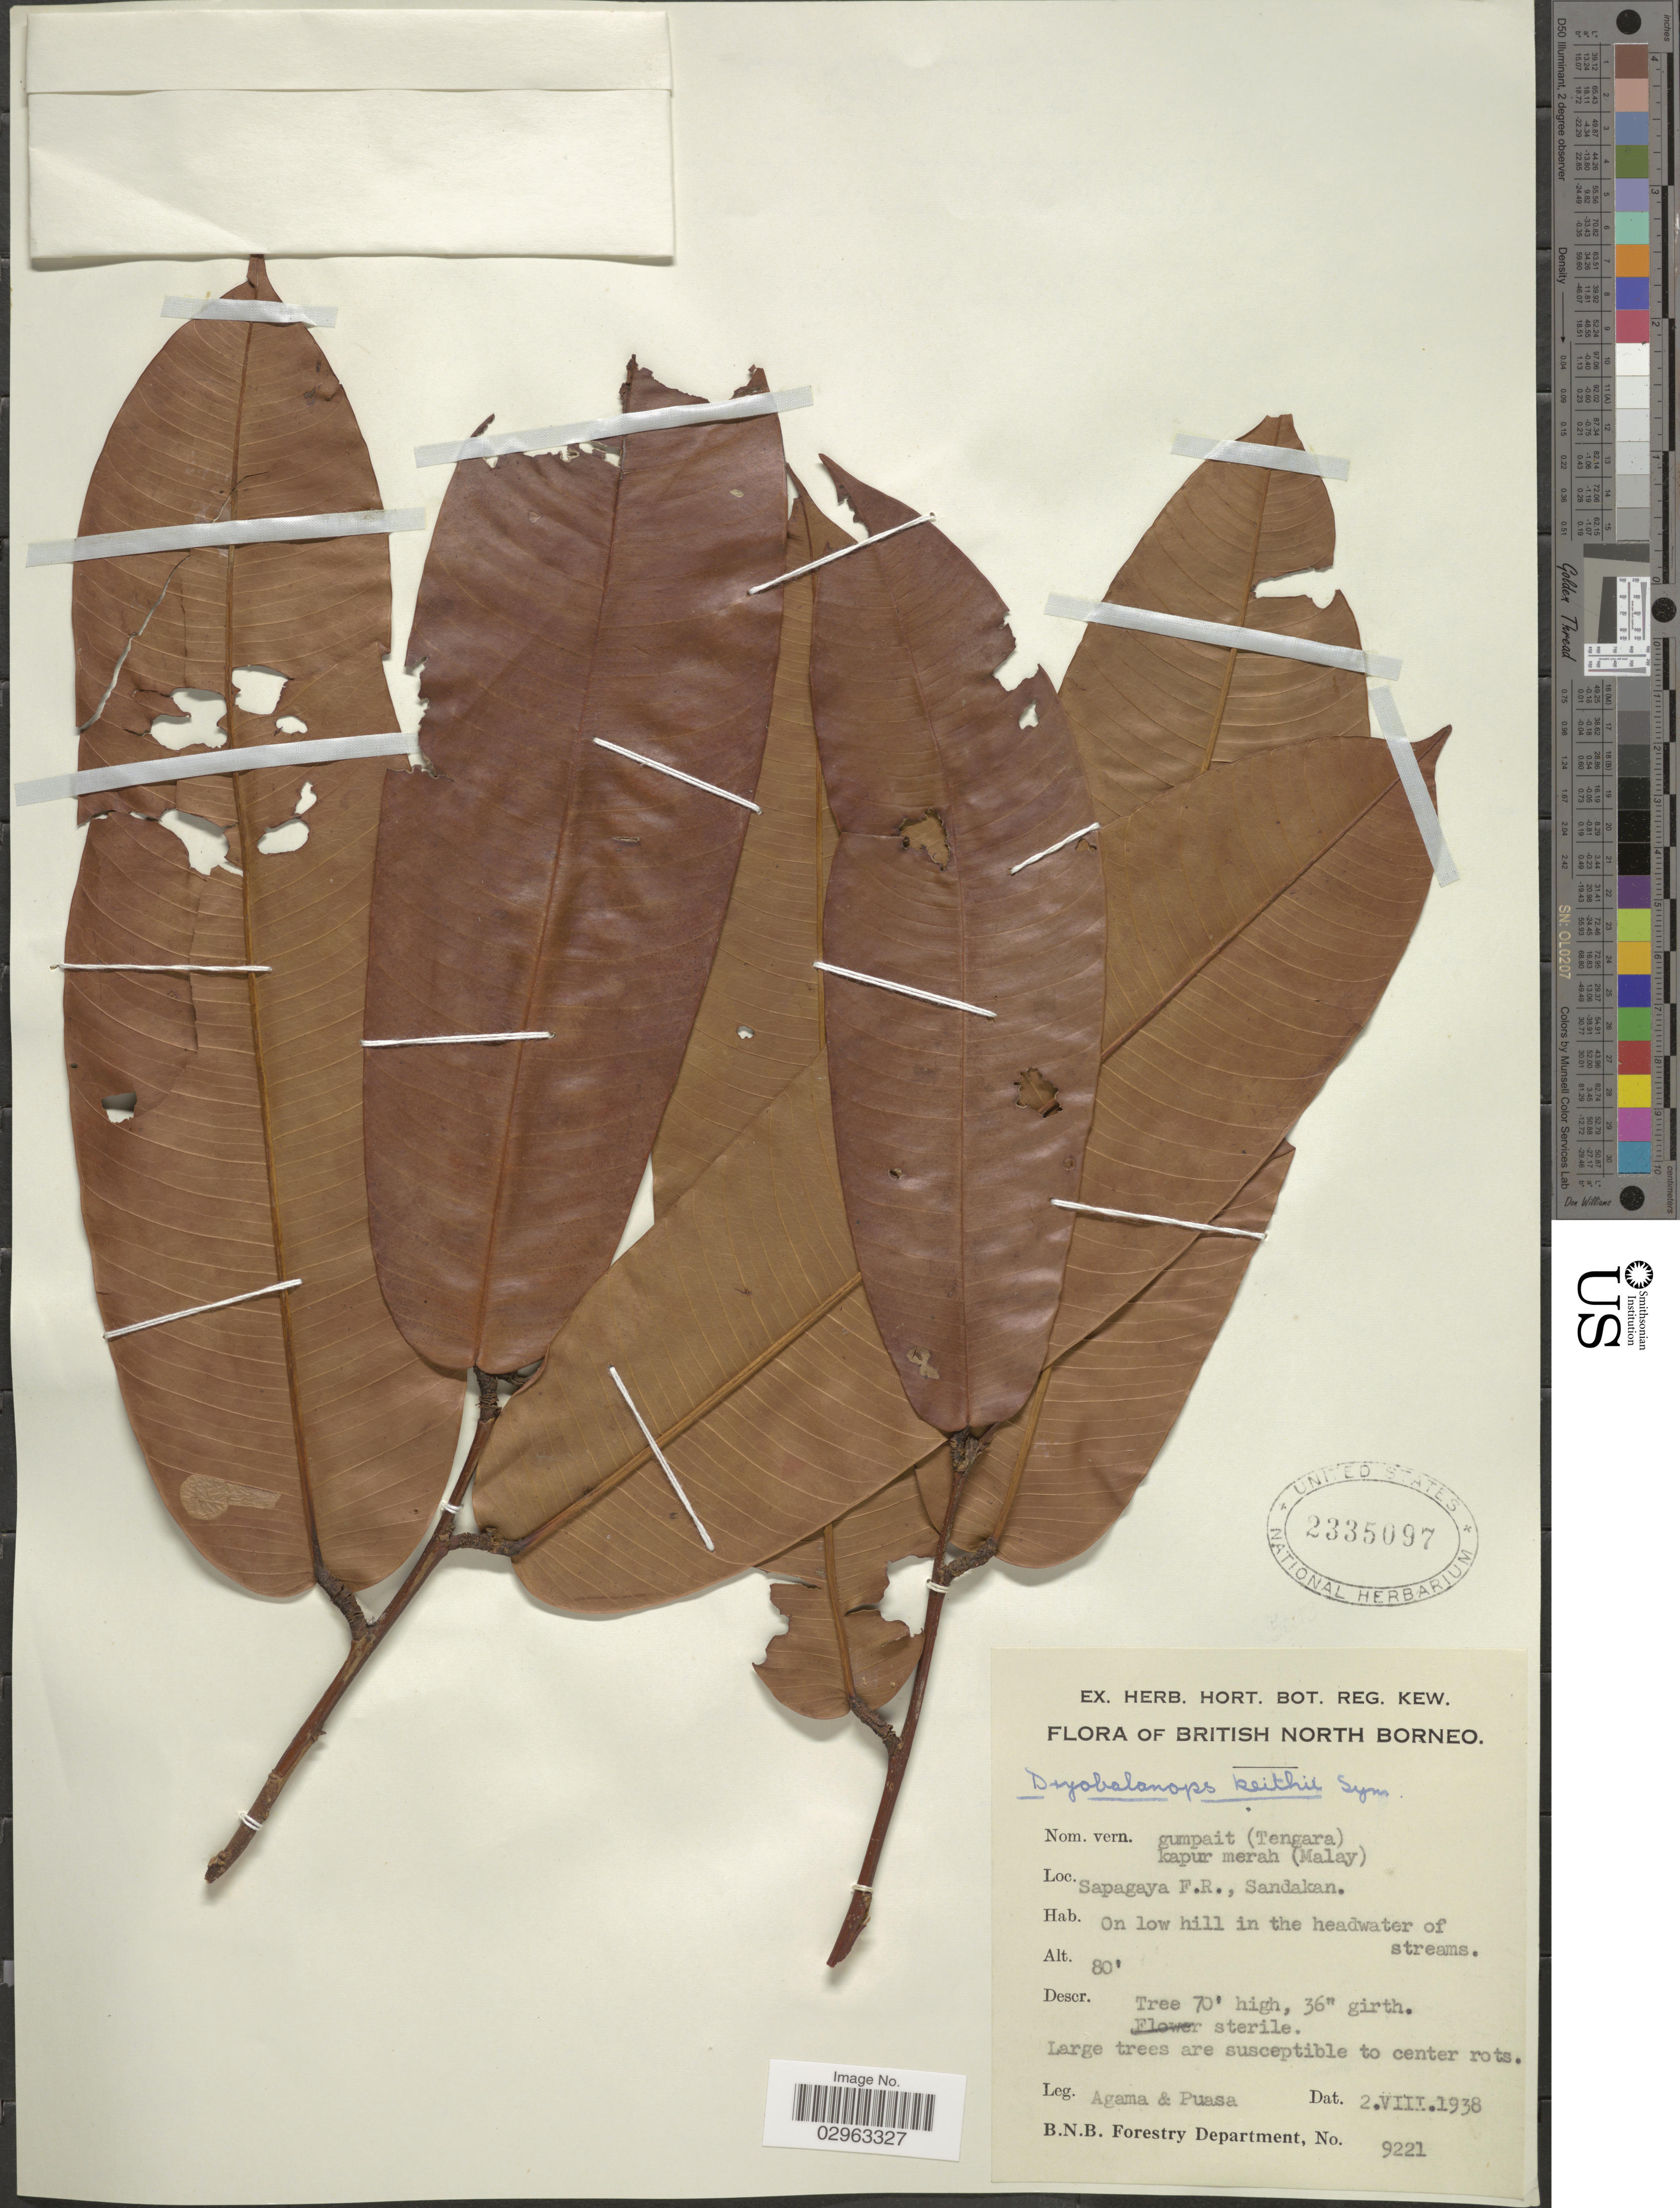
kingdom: Plantae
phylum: Tracheophyta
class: Magnoliopsida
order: Malvales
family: Dipterocarpaceae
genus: Dryobalanops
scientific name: Dryobalanops keithii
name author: Symington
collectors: Agama & Puasa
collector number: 9221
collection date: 1938-08-02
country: Malaysia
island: Borneo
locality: British North Borneo. Sapagaya F.R., Sandakan.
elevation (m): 24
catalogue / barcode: US 2335097